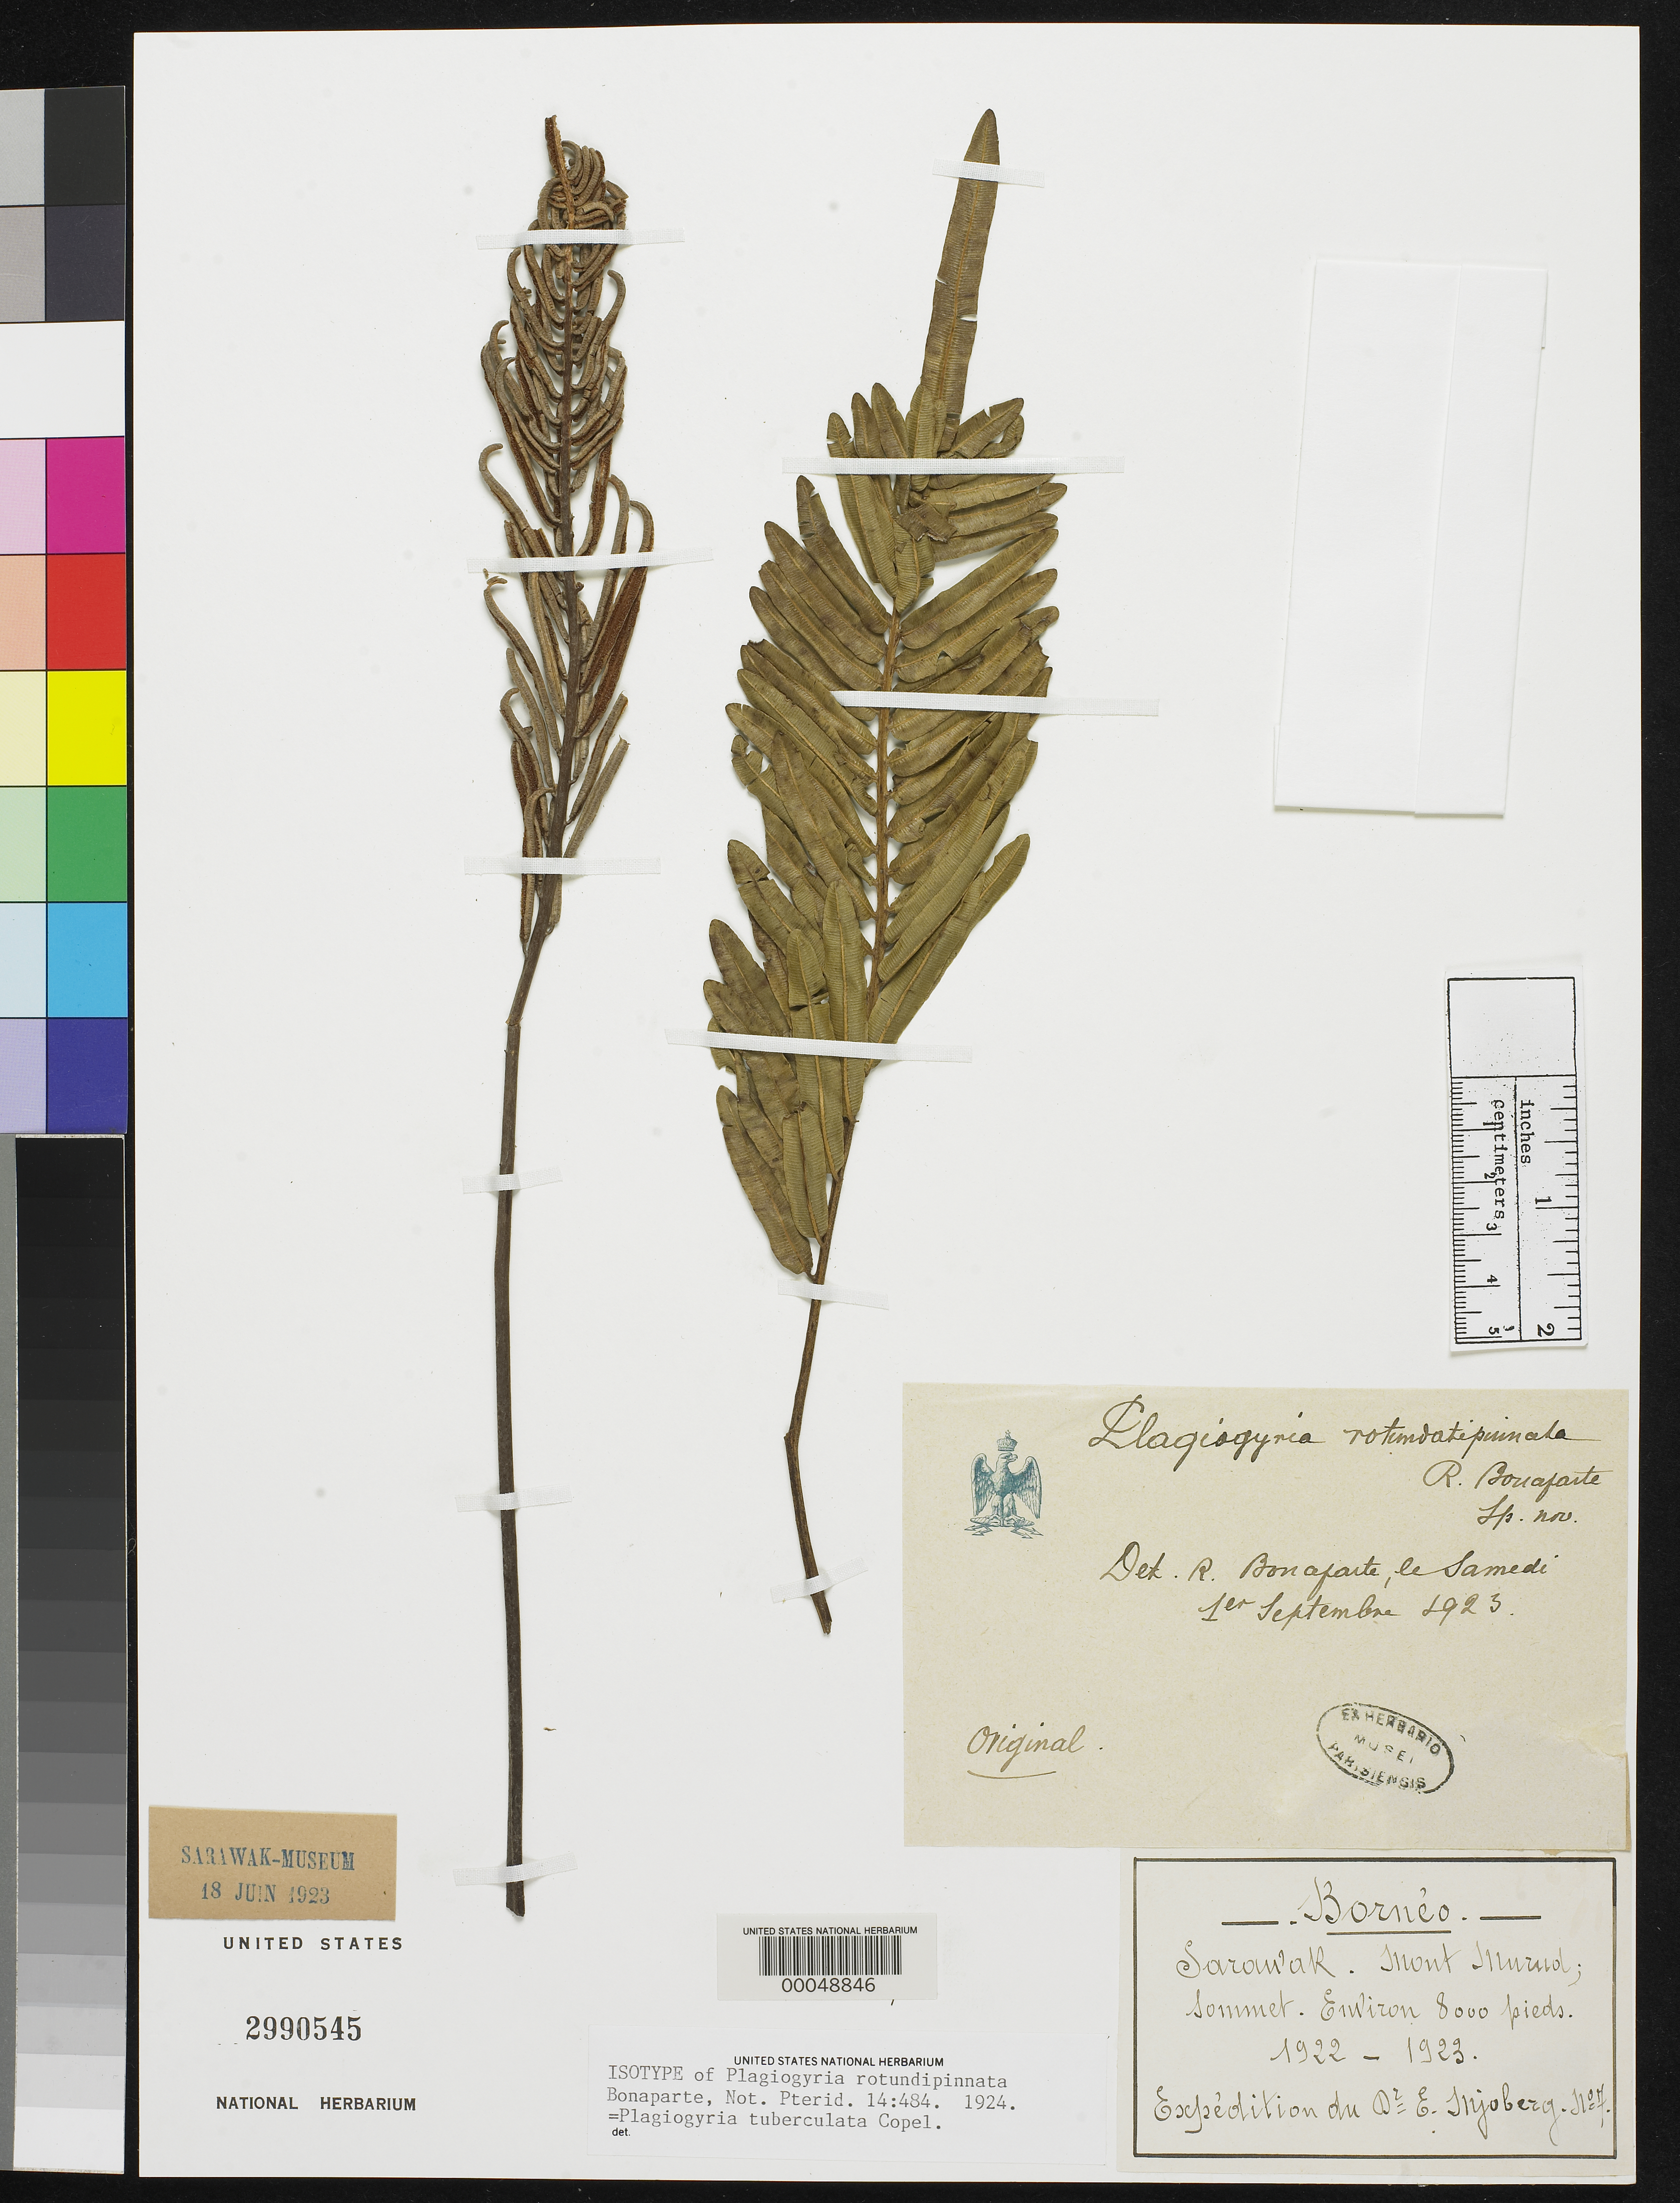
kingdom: Plantae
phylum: Tracheophyta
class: Polypodiopsida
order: Cyatheales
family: Plagiogyriaceae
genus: Plagiogyria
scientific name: Plagiogyria rotundipinnata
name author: Bonap.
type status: Isotype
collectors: -. Mjoberg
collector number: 7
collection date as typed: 01 Sep 1923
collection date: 1923-09-01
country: Malaysia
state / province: Sarawak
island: Borneo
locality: Mont Murud, sommet.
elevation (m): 2438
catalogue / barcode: US 2990545